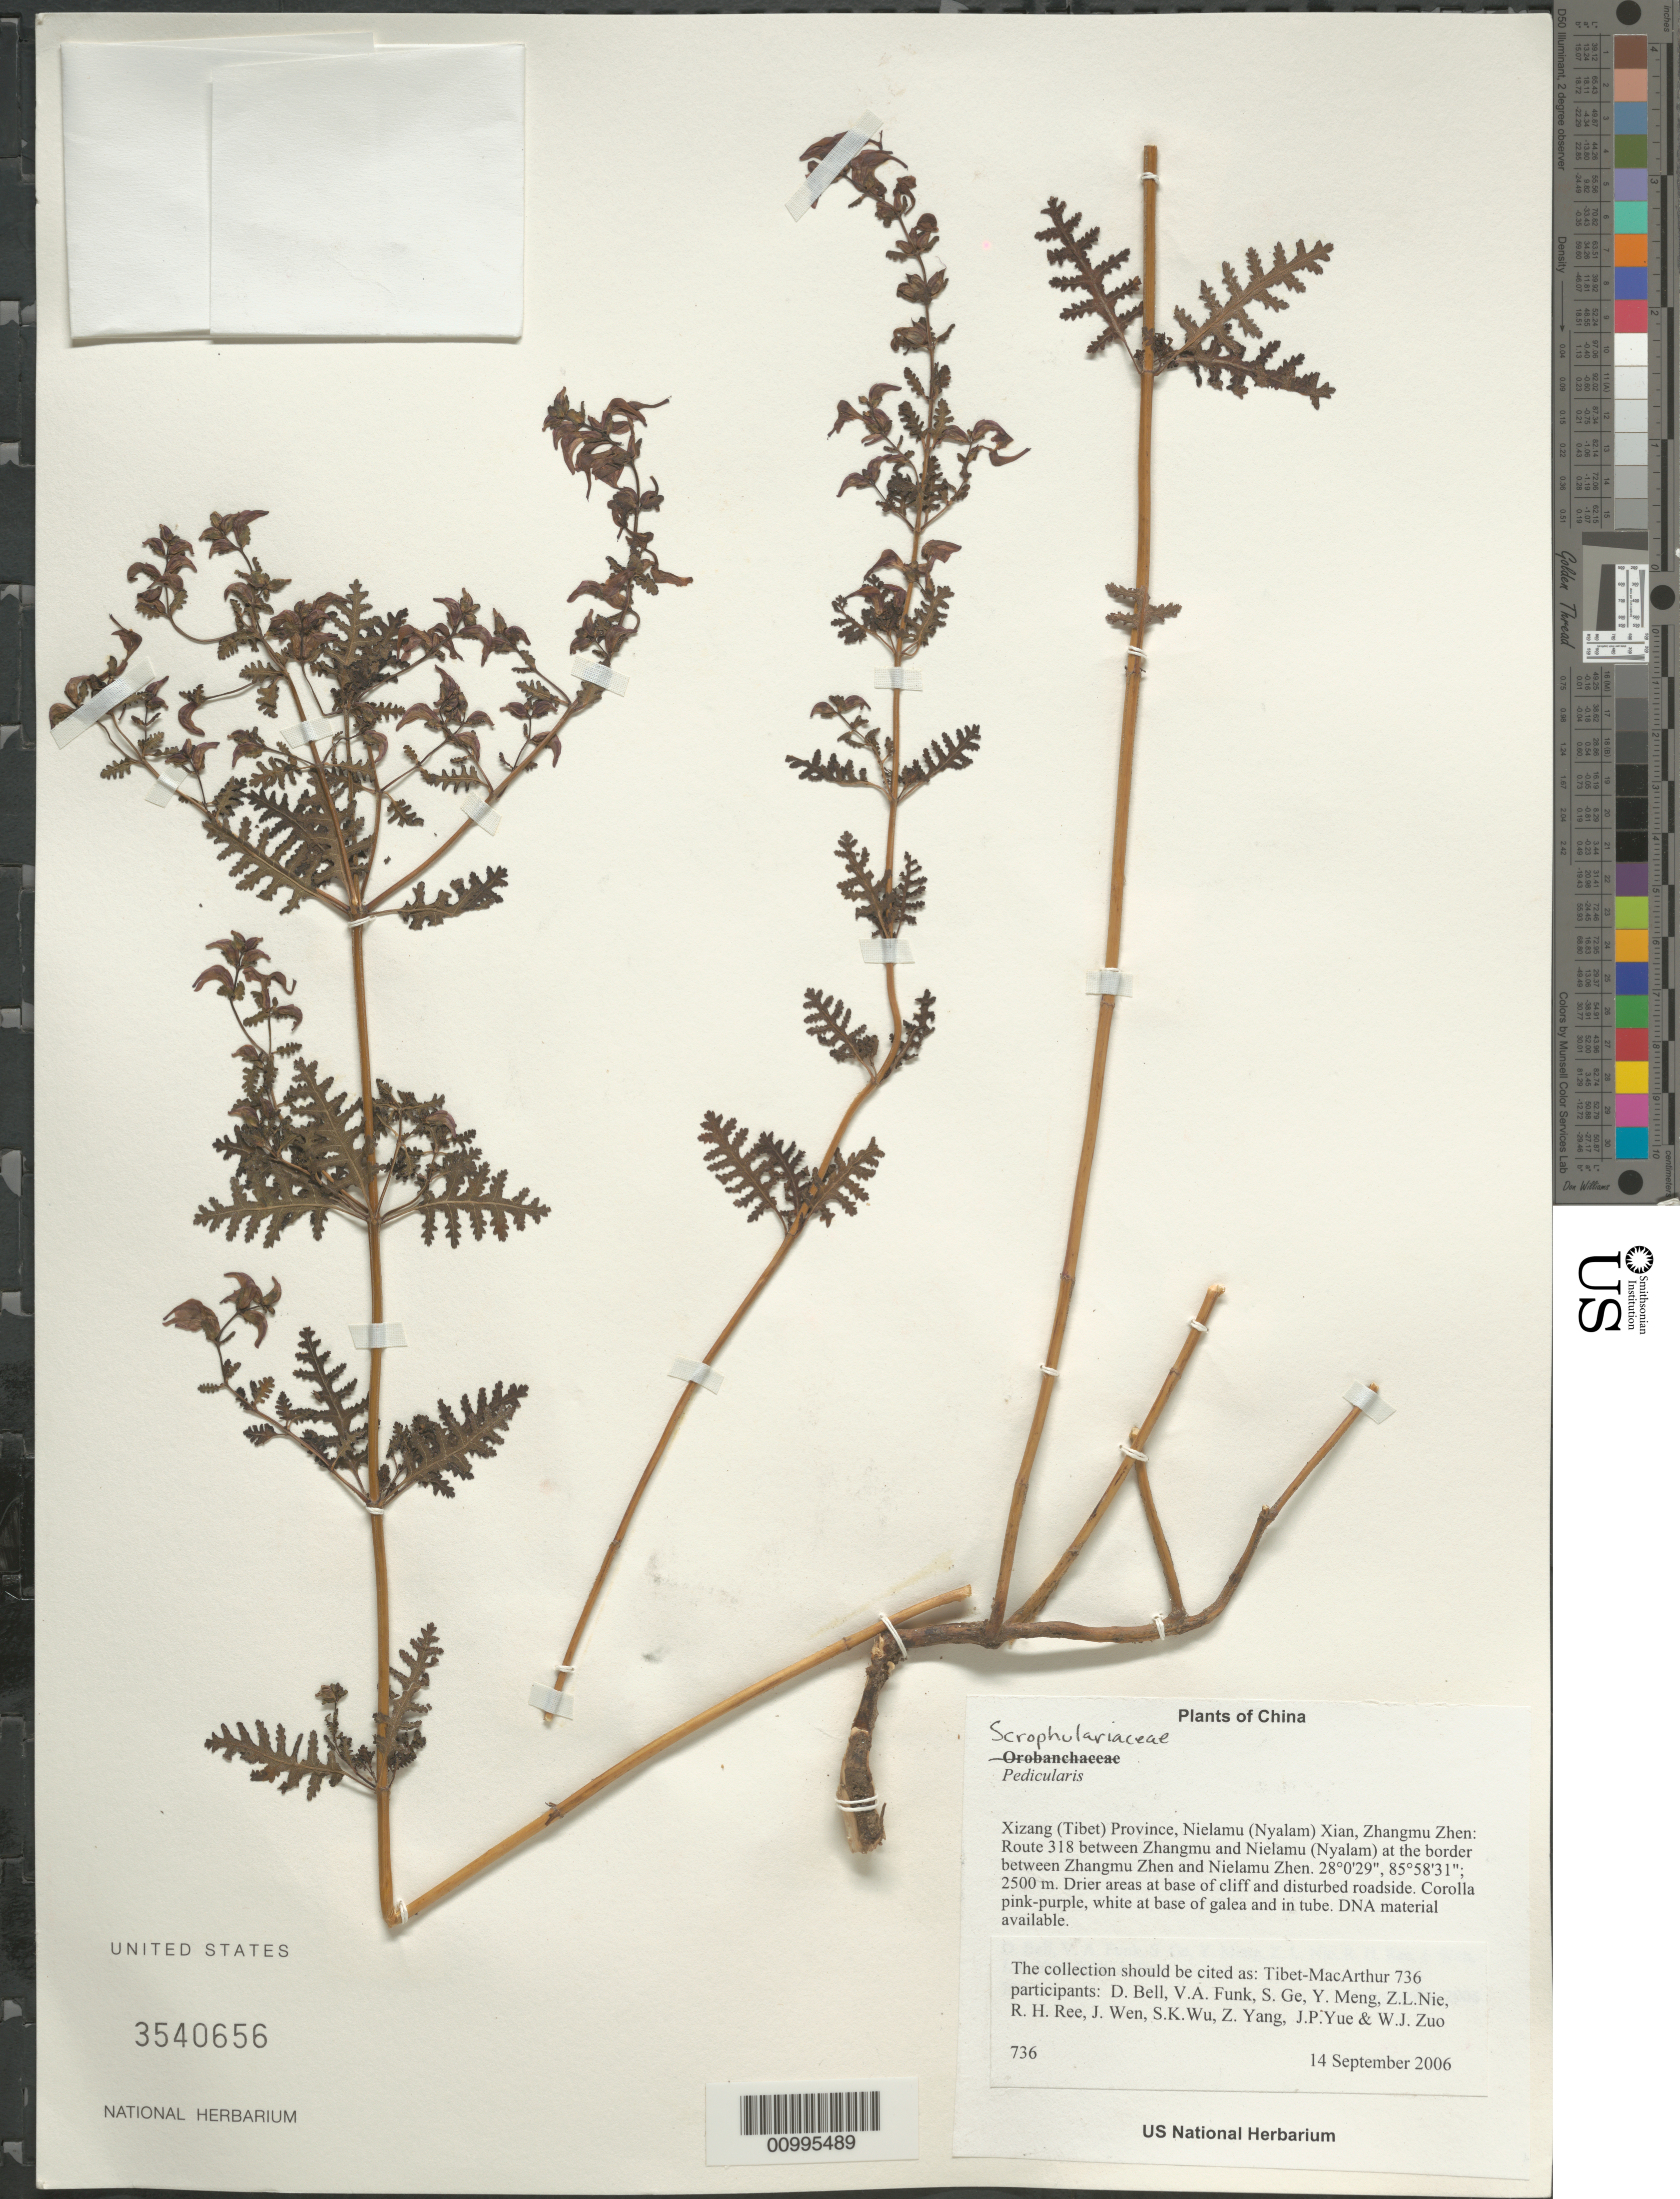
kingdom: Plantae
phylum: Tracheophyta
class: Magnoliopsida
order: Lamiales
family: Orobanchaceae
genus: Pedicularis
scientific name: Pedicularis sp.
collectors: Tibet-MacArthur, D. A. Bell, V. Funk, S. Ge, Y. Meng, Z. Nie, R. Ree, J. Wen, J. Yue & W. Zuo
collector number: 736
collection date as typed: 14 Sep 2006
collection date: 2006-09-14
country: China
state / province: Xizang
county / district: Nielamu (Nyalam) Xian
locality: Nielamu Zhen. Route 318 between Zhangmu and Nielamu (Nyalam) at the border between Zhangmu Zhen and Nielamu Zhen.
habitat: Base of wet cliff, steep rocky slopes with Alnus semicordata, and disturbed roadside. Drier areas at base of cliff and disturbed roadside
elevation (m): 2500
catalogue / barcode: US 3540656